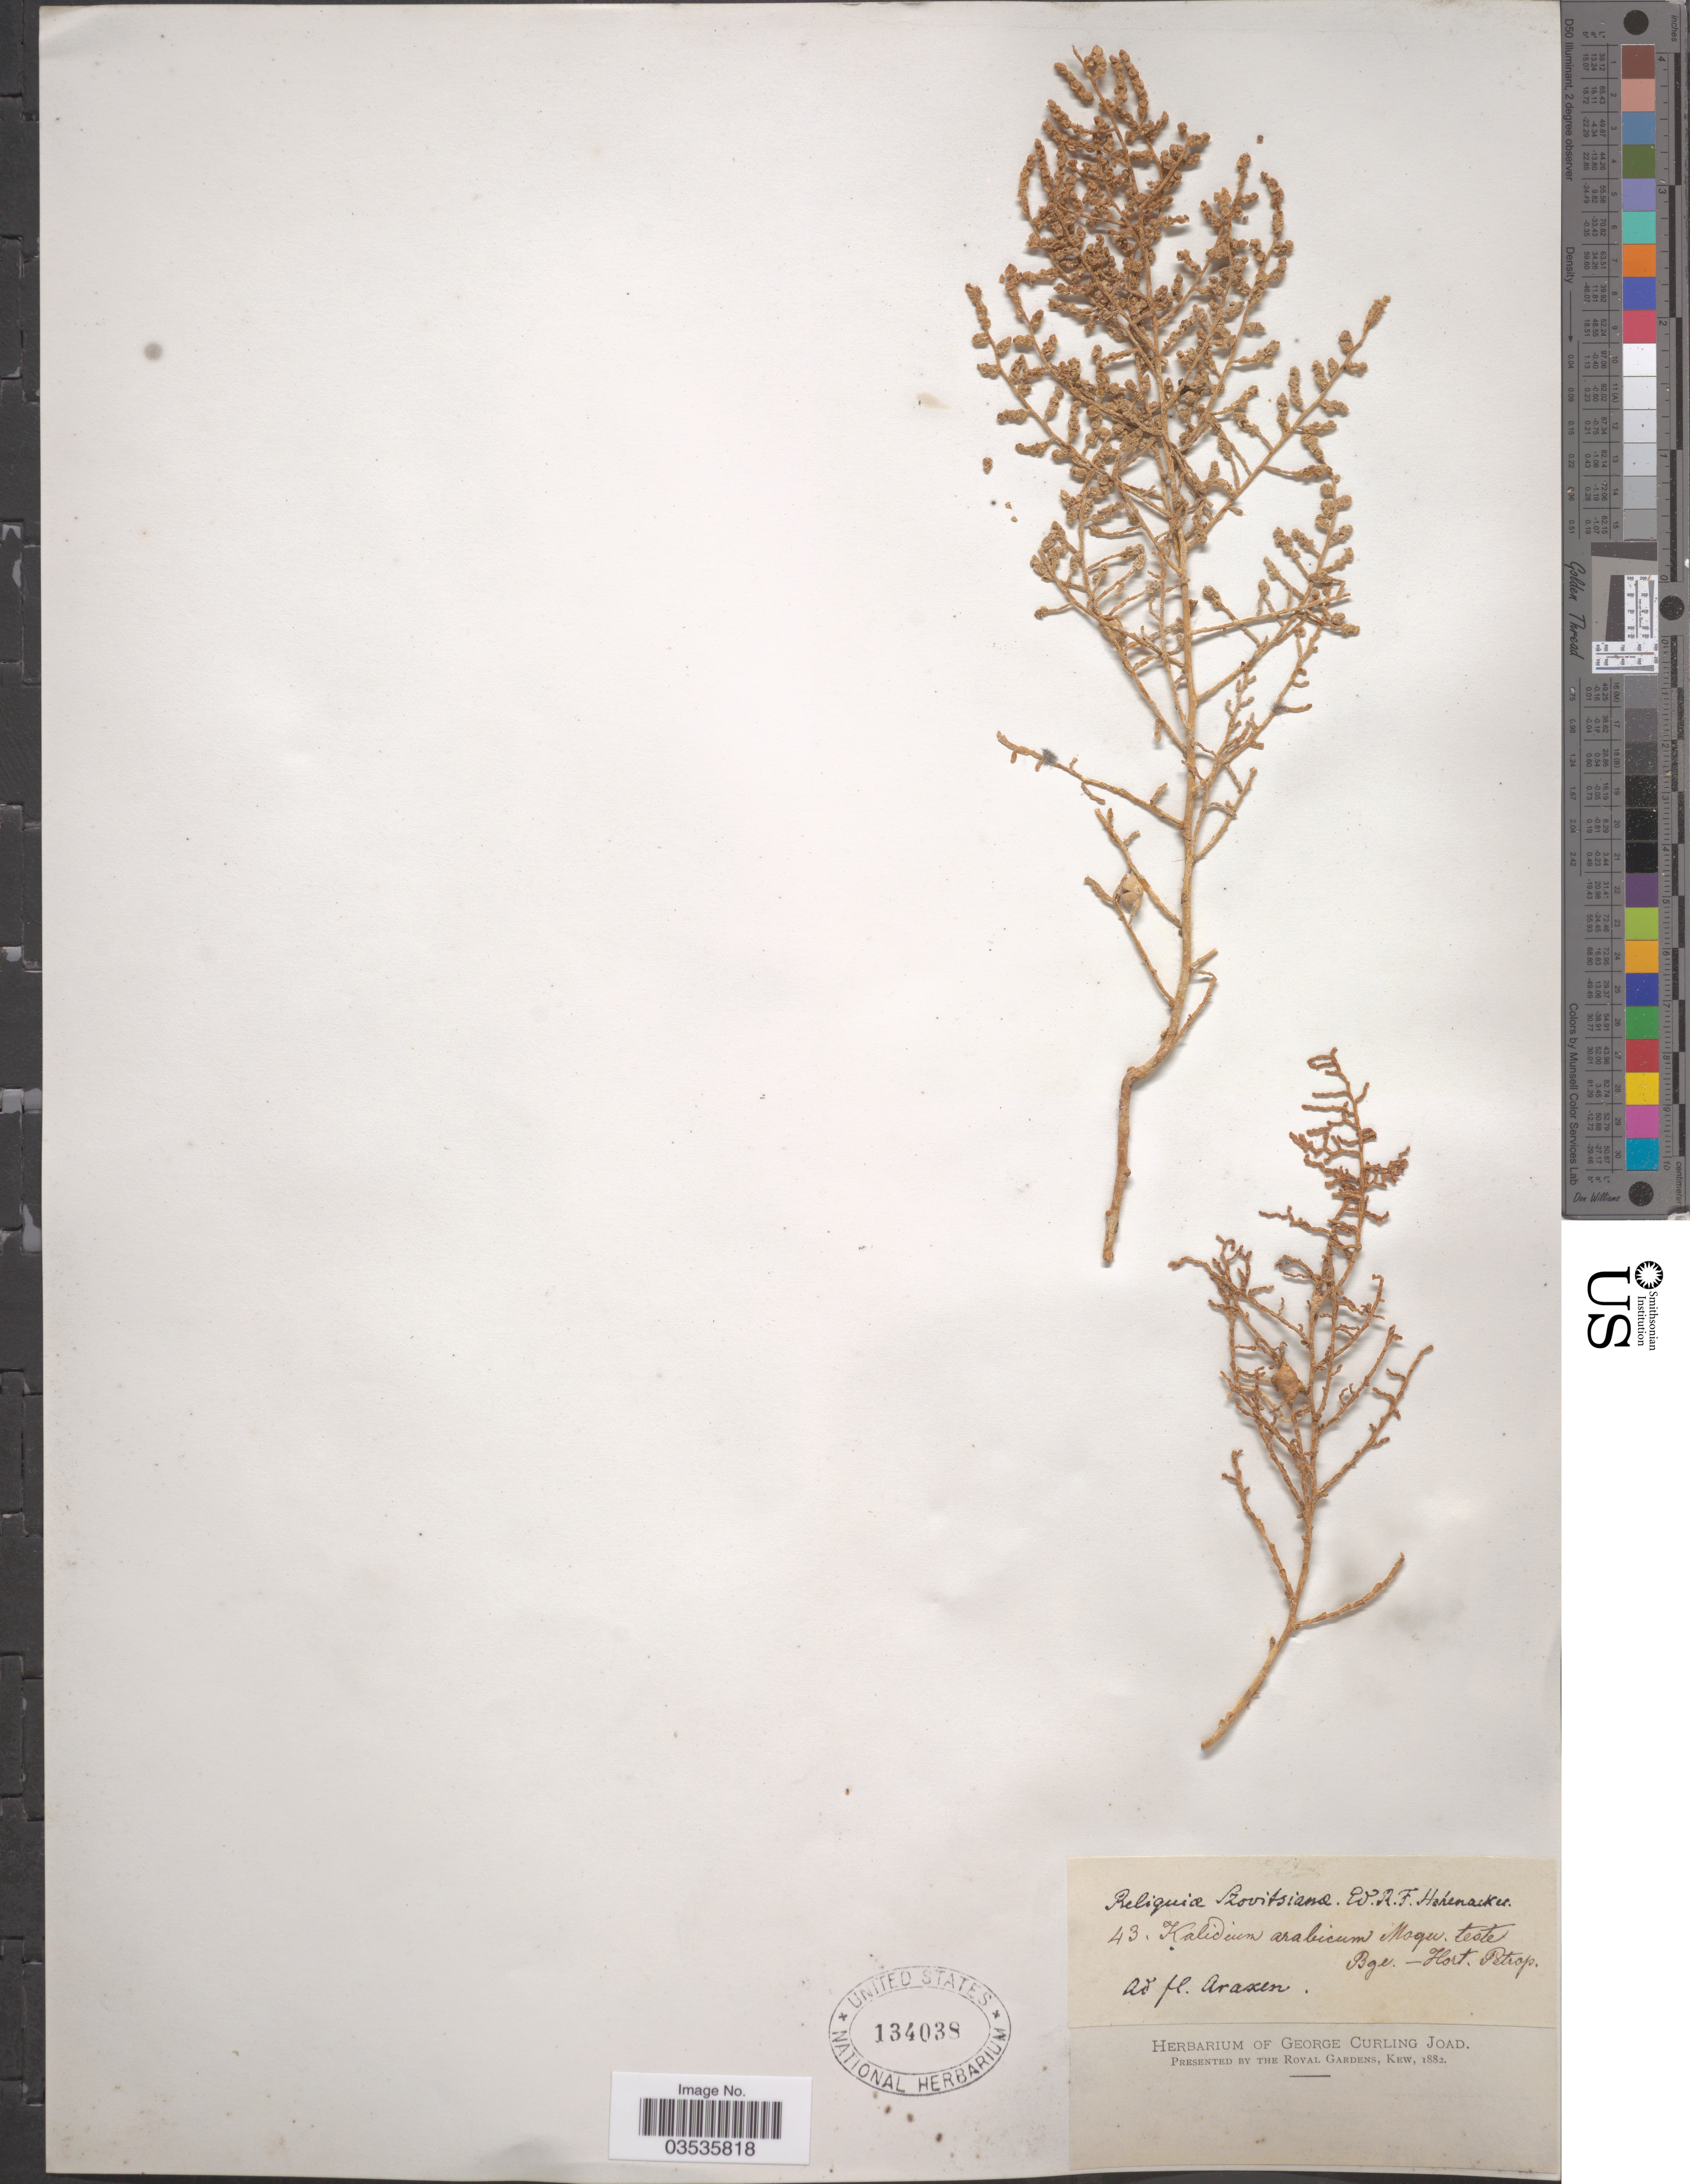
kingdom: Plantae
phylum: Tracheophyta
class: Magnoliopsida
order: Caryophyllales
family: Amaranthaceae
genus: Kalidium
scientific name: Kalidium arabicum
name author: Moq.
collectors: Szovits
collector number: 43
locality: Araxen.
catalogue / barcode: US 134038